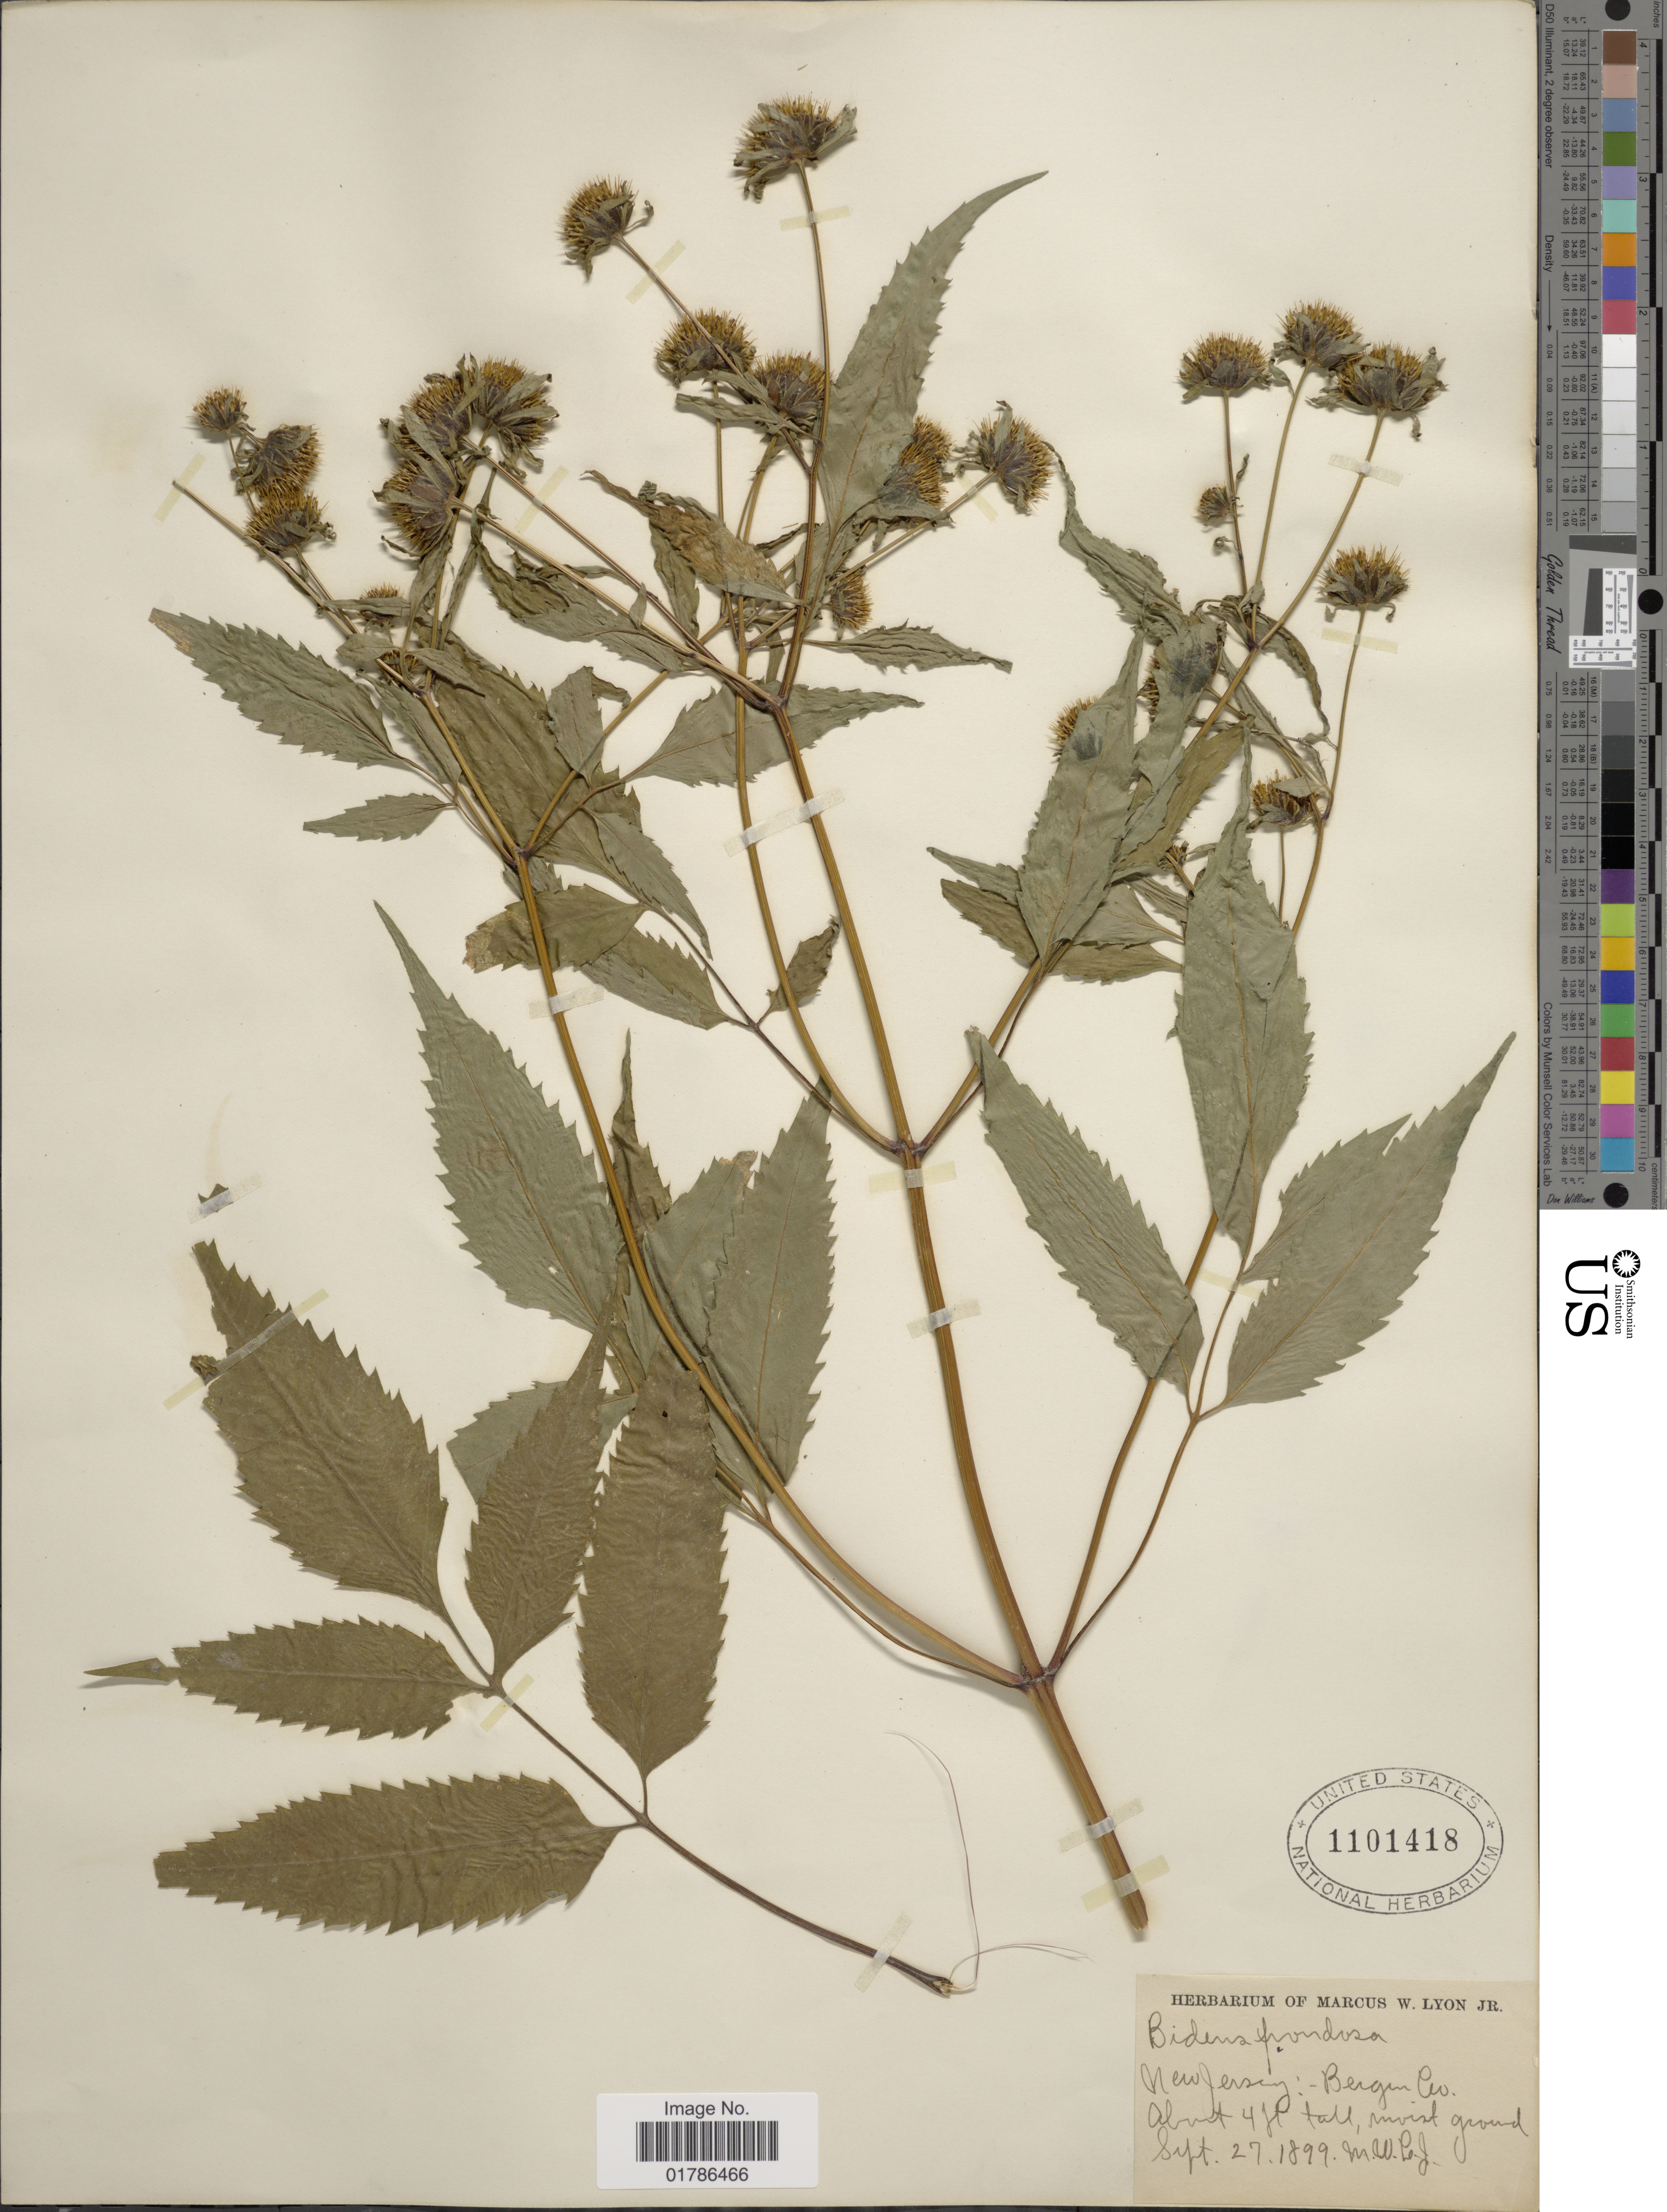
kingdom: Plantae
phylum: Tracheophyta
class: Magnoliopsida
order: Asterales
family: Asteraceae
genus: Bidens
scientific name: Bidens frondosa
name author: L.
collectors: M. W. Lyon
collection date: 1899-09-27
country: United States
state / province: New Jersey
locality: Bergen Co.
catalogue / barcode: US 1101418